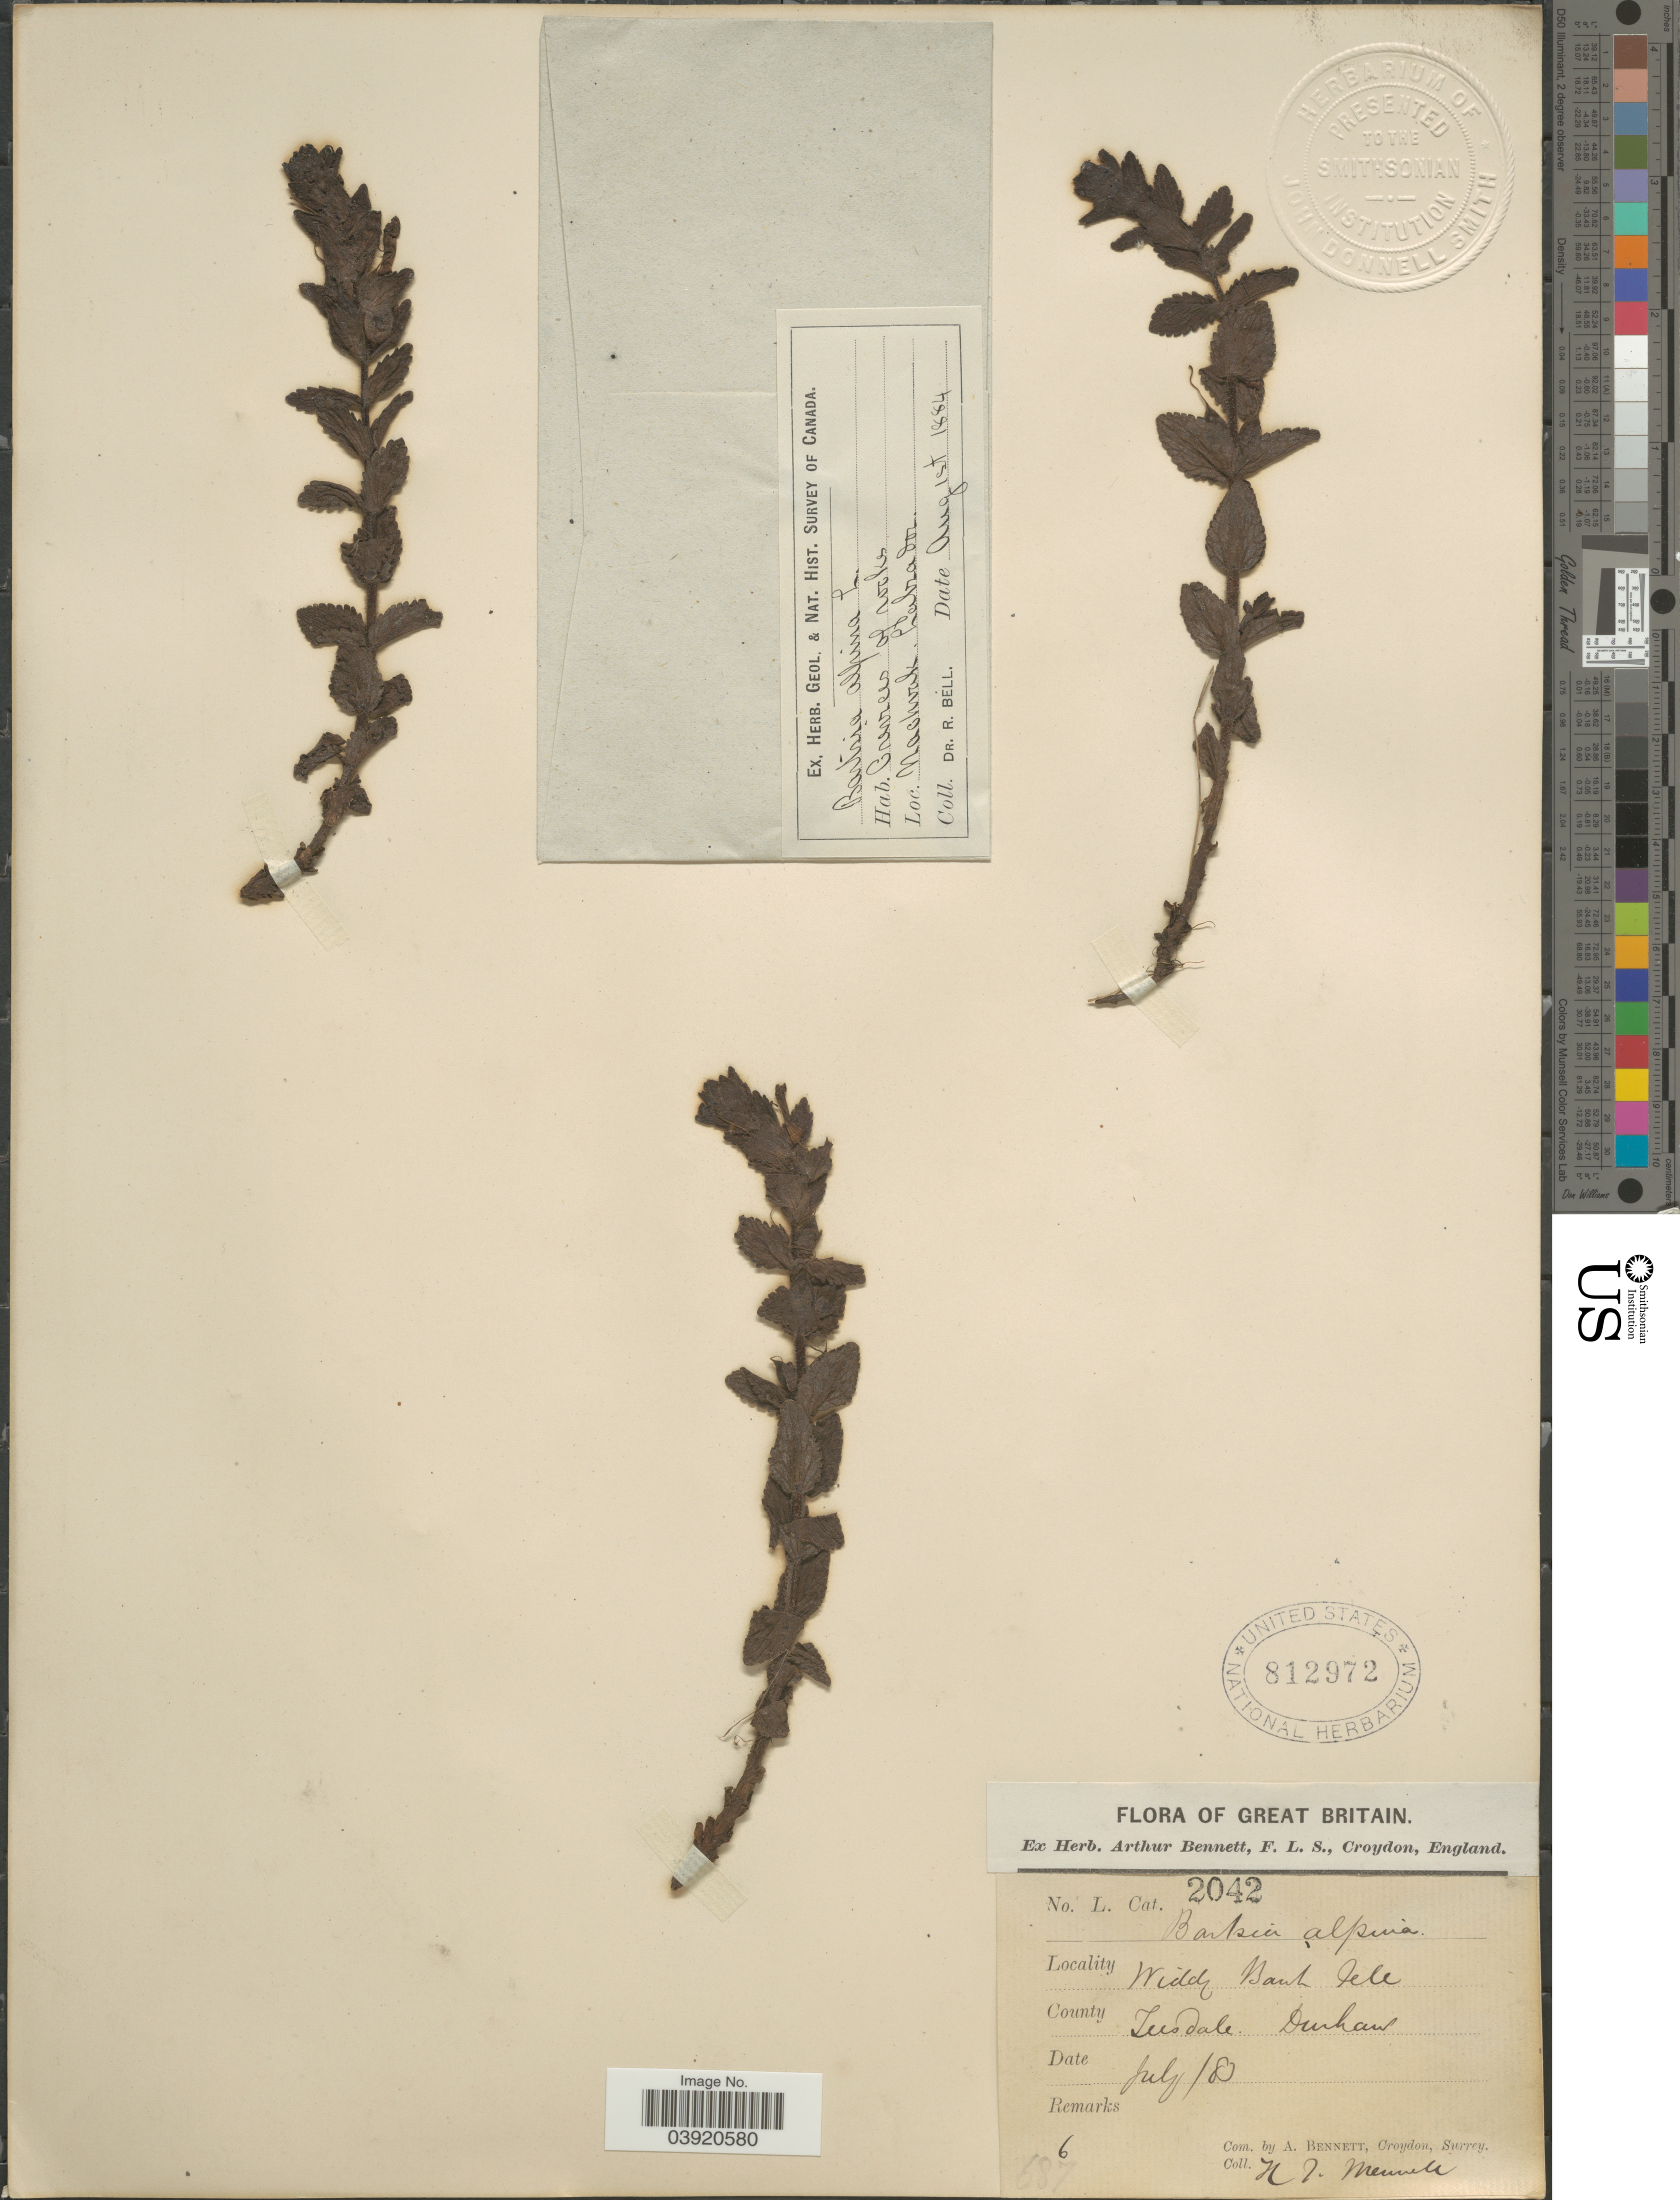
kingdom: Plantae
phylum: Tracheophyta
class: Magnoliopsida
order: Lamiales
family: Orobanchaceae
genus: Bartsia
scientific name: Bartsia alpina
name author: L.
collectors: H. Mennell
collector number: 6/2042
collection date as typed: Transcribed d/m/y: /7/83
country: United Kingdom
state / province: England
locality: Great Britain. Widdy Bank Fell. County Teesdale Durham.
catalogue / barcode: US 812972